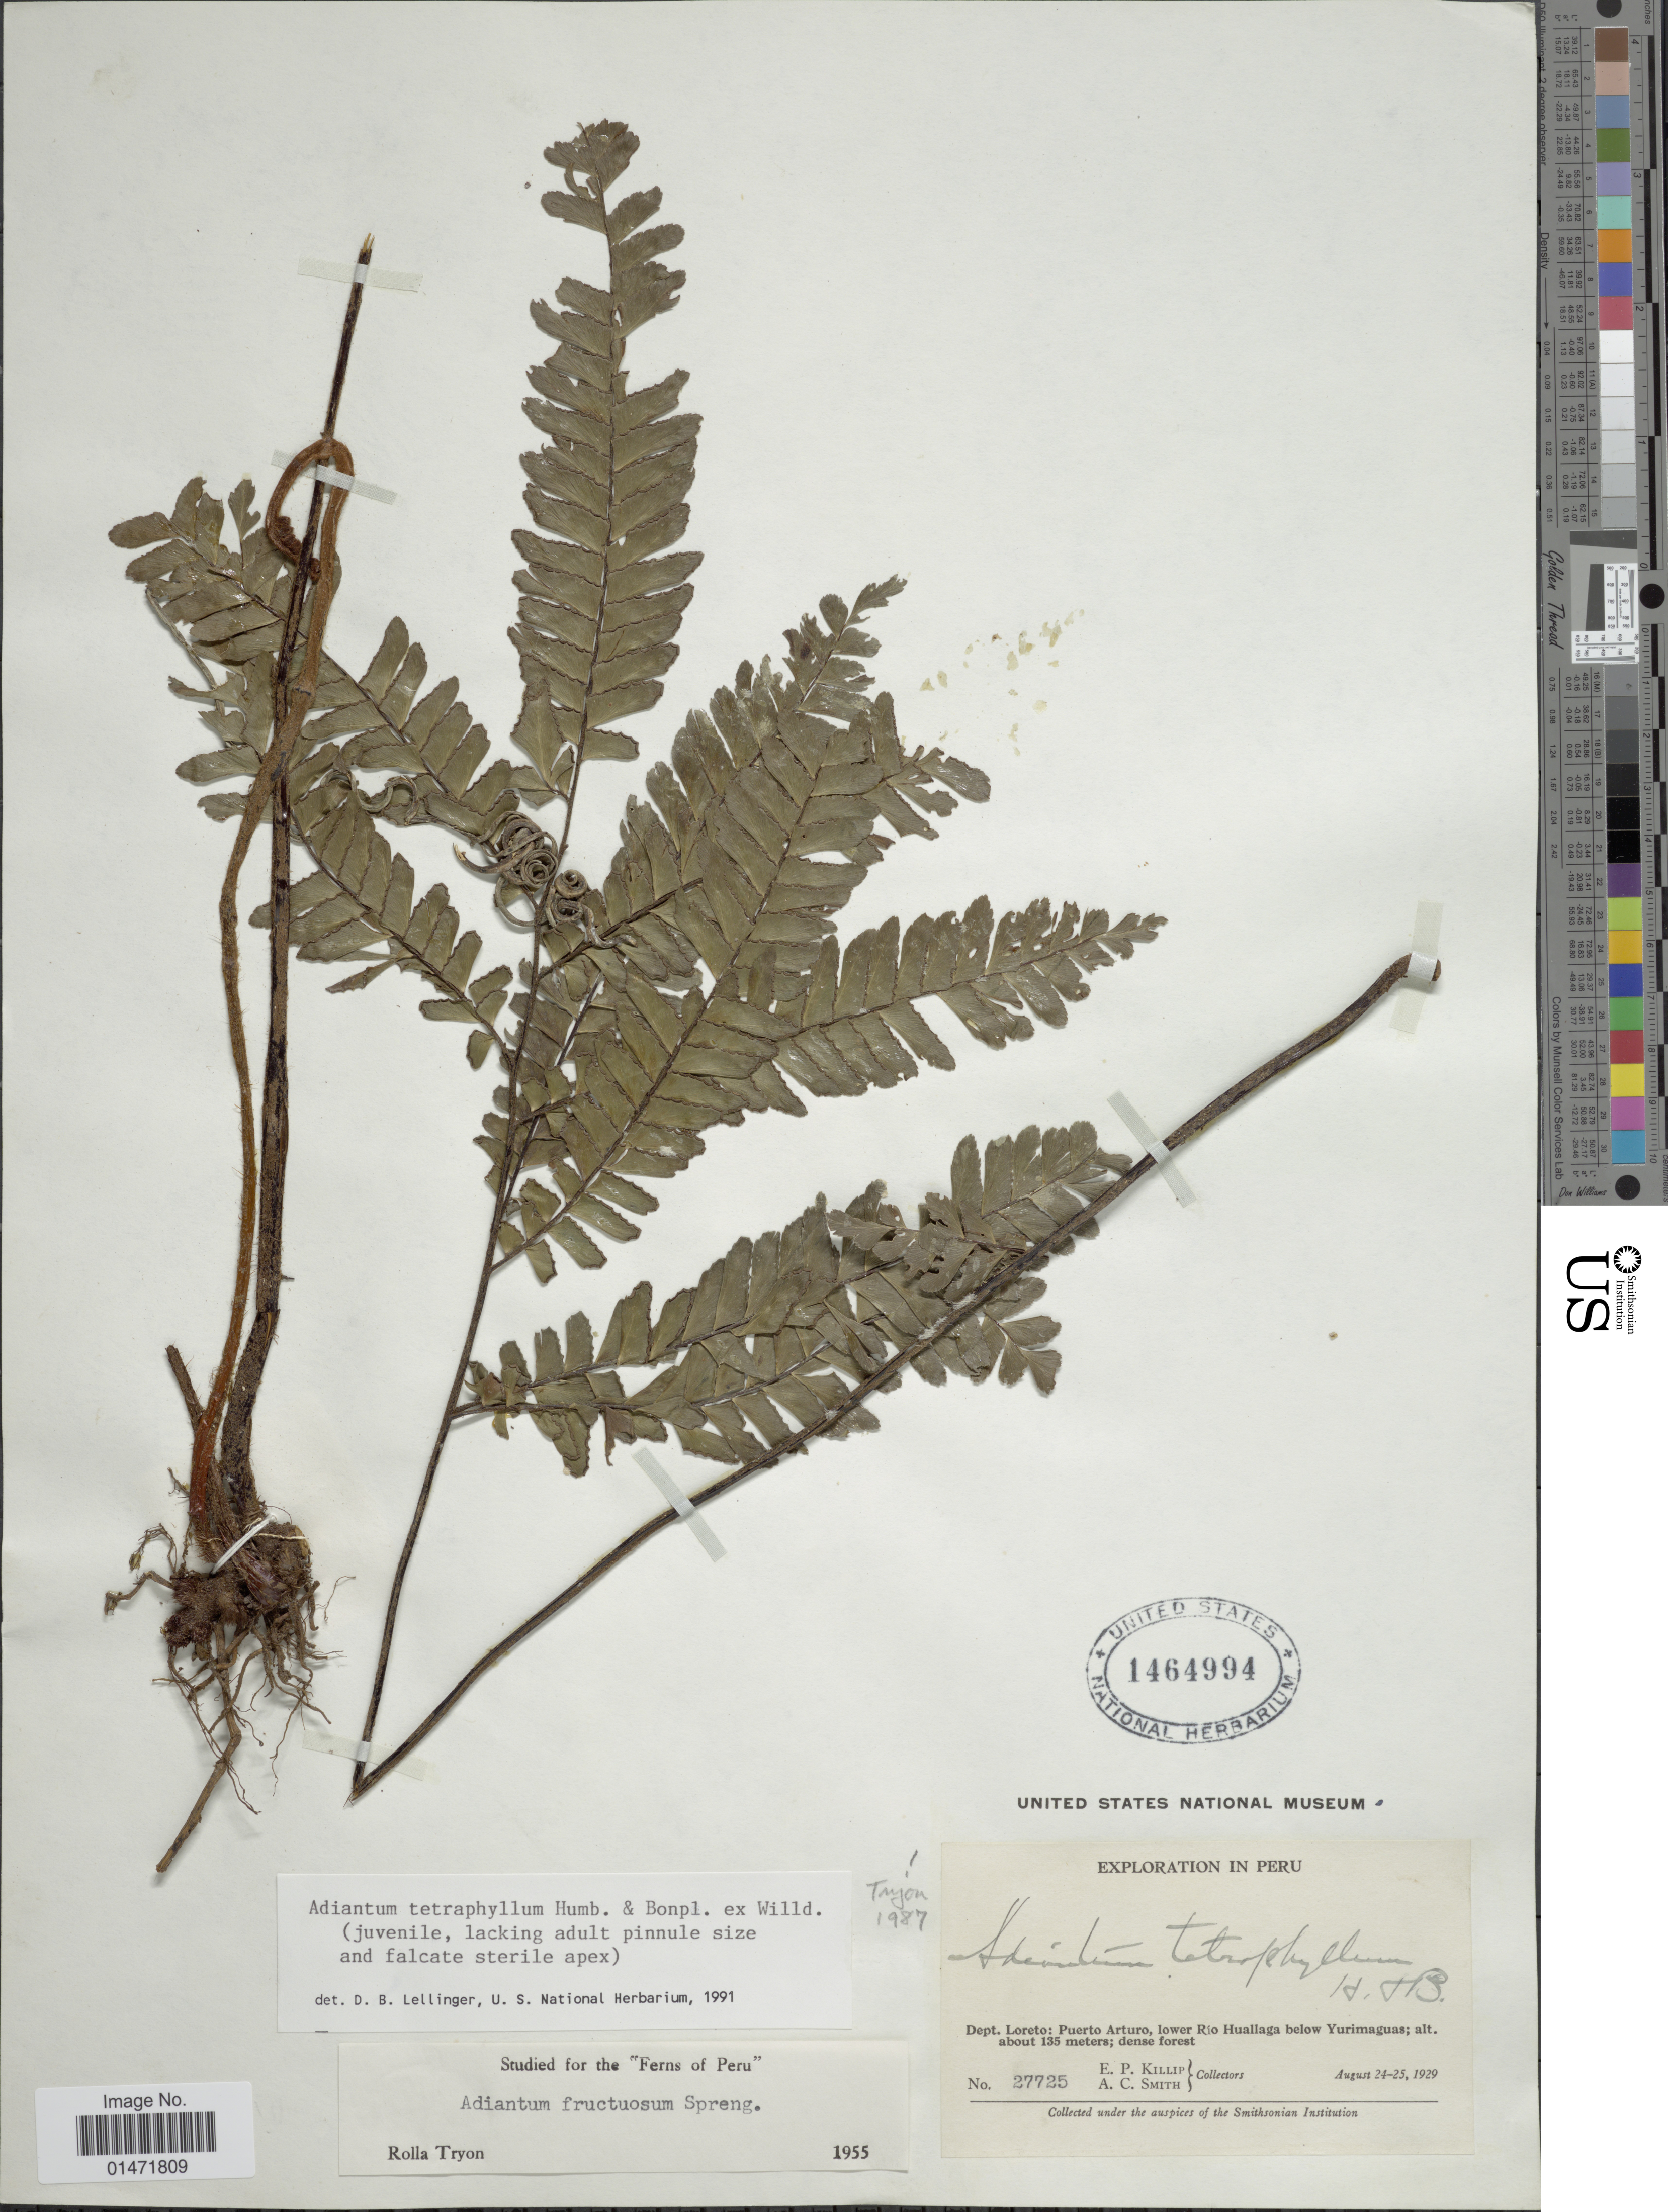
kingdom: Plantae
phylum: Tracheophyta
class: Polypodiopsida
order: Polypodiales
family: Pteridaceae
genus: Adiantum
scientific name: Adiantum tetraphyllum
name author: Humb. & Bonpl. ex Willd.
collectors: E. P. Killip & A. C. Smith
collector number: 27725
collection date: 1929-08-24/1929-08-25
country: Peru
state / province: Loreto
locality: Puerto Arturo, lower Río Huallaga below Yurimaguas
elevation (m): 135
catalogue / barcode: US 1464994